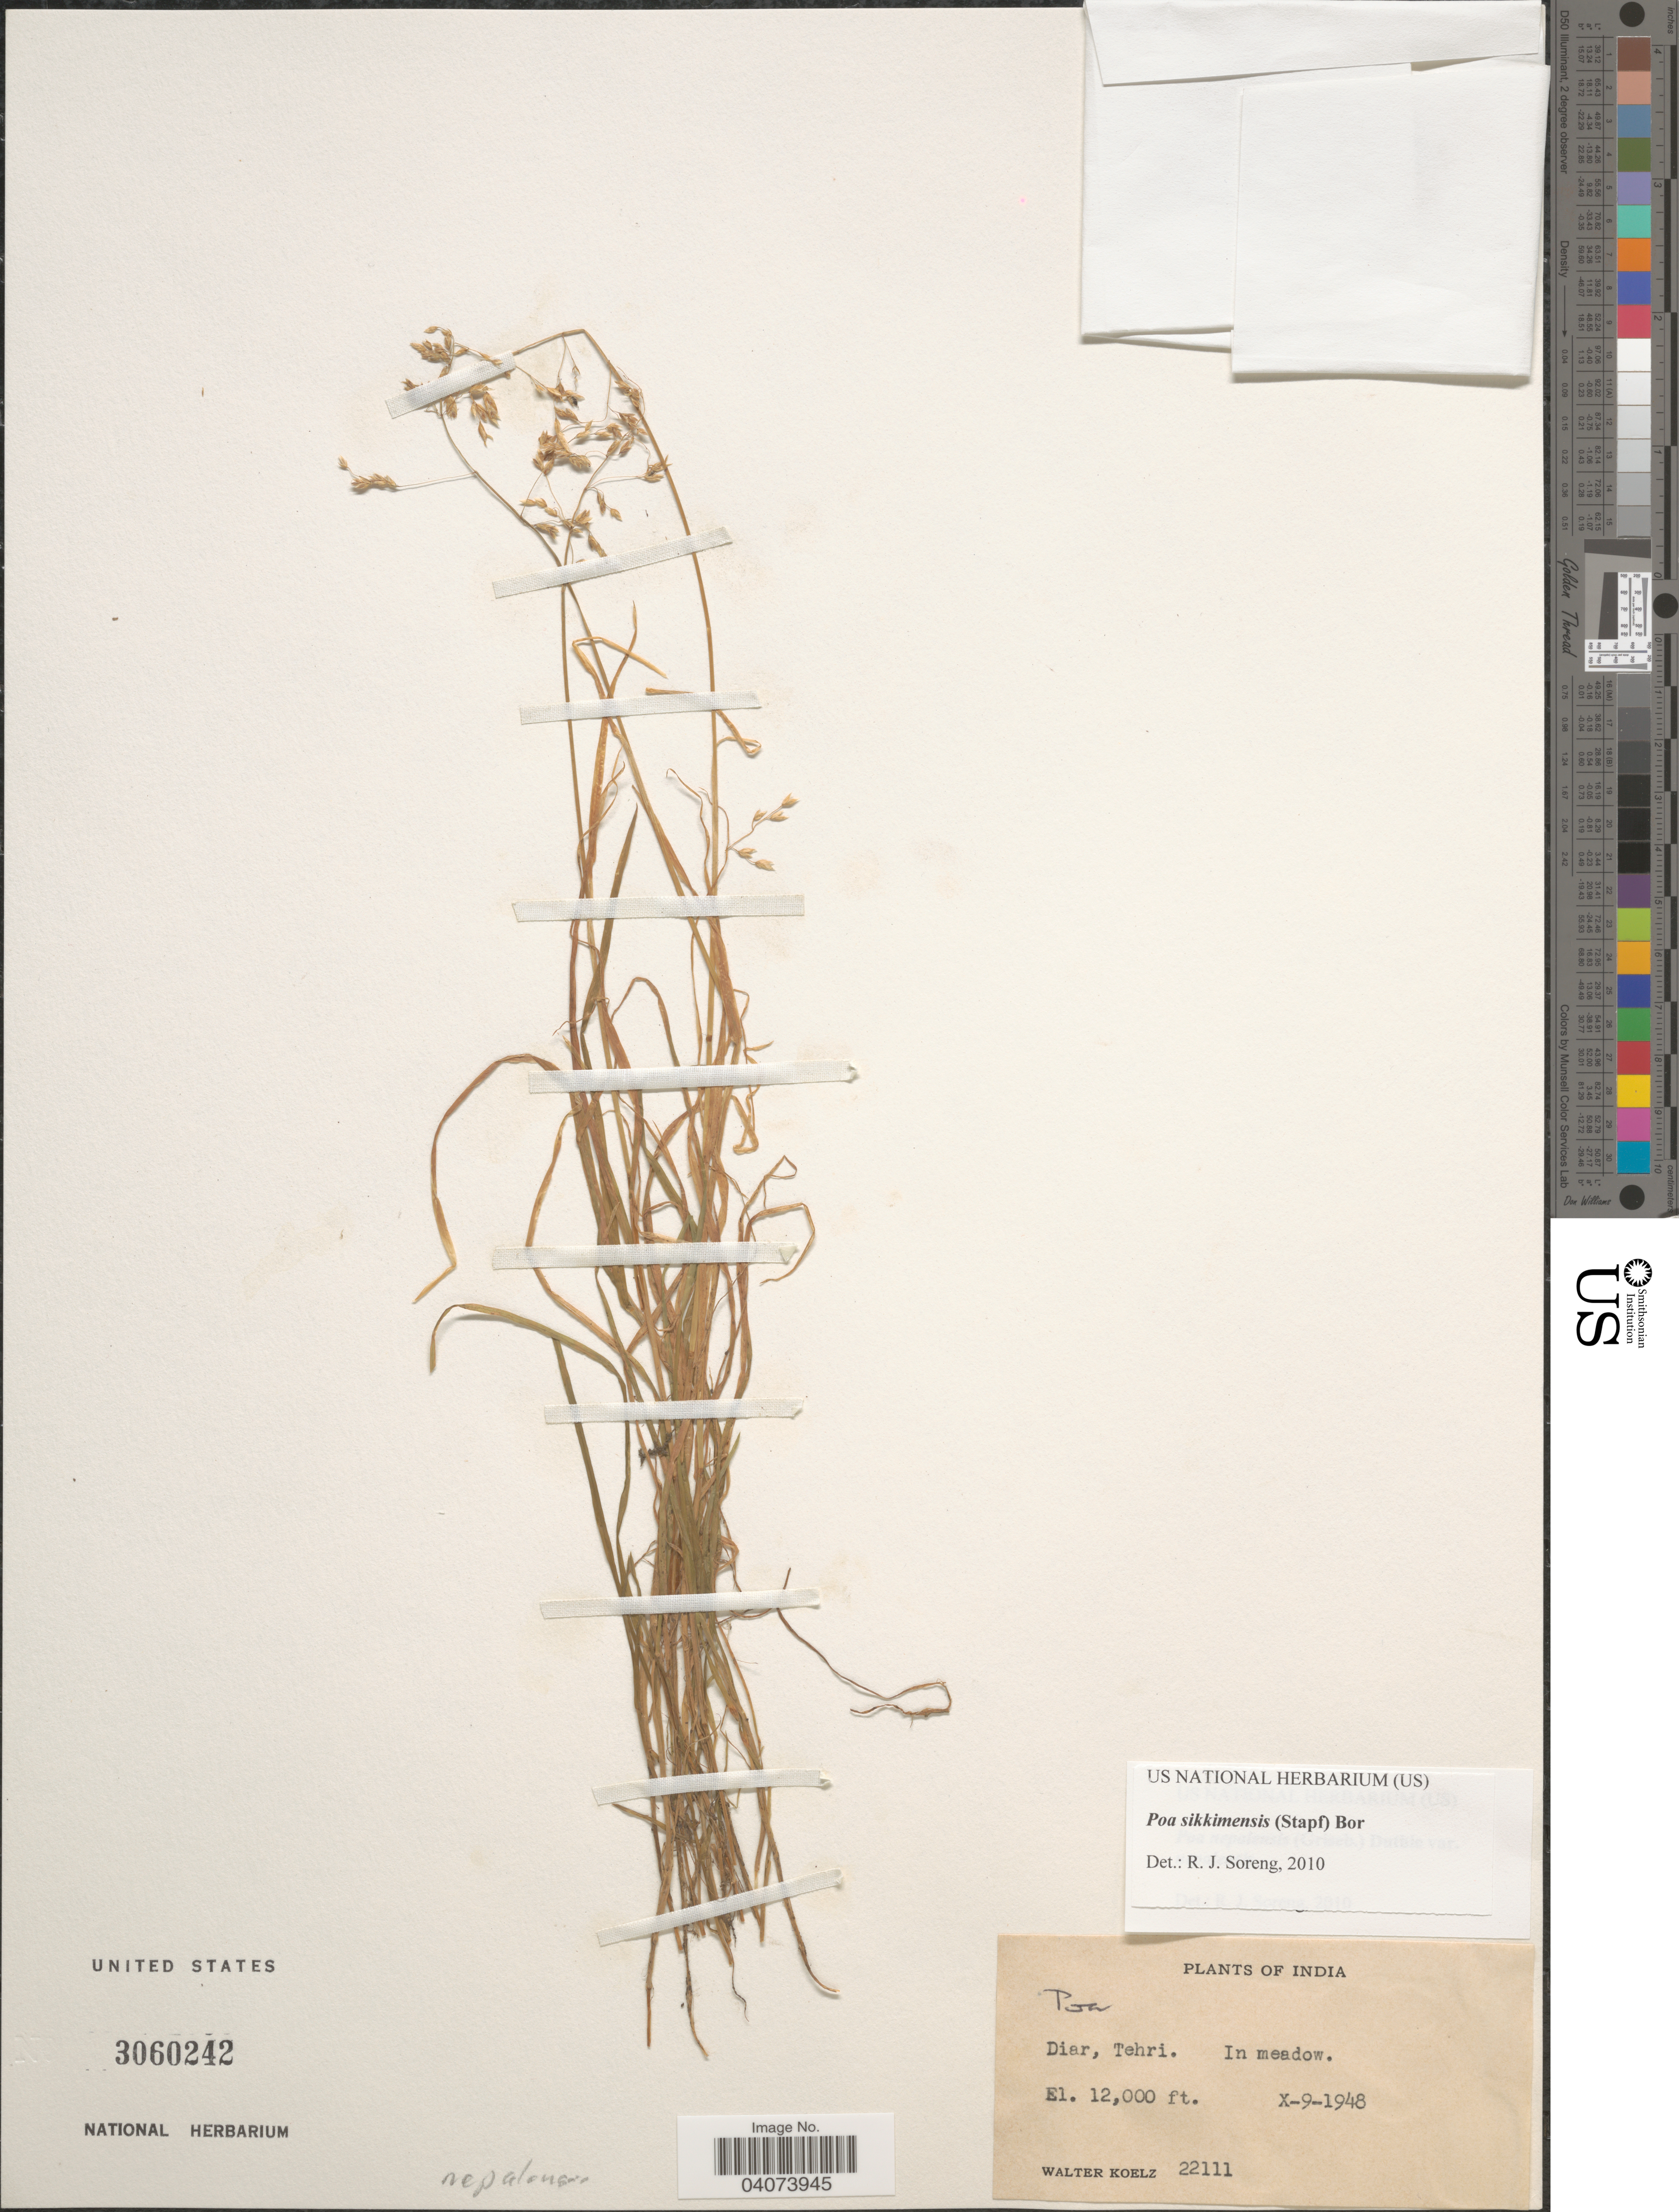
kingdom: Plantae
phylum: Tracheophyta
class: Liliopsida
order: Poales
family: Poaceae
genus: Poa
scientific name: Poa sikkimensis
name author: (Stapf) Bor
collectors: W. N. Koelz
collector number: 22111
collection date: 1948-10-09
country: India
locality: Diar, Tehri. In meadow.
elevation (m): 3658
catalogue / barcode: US 3060242